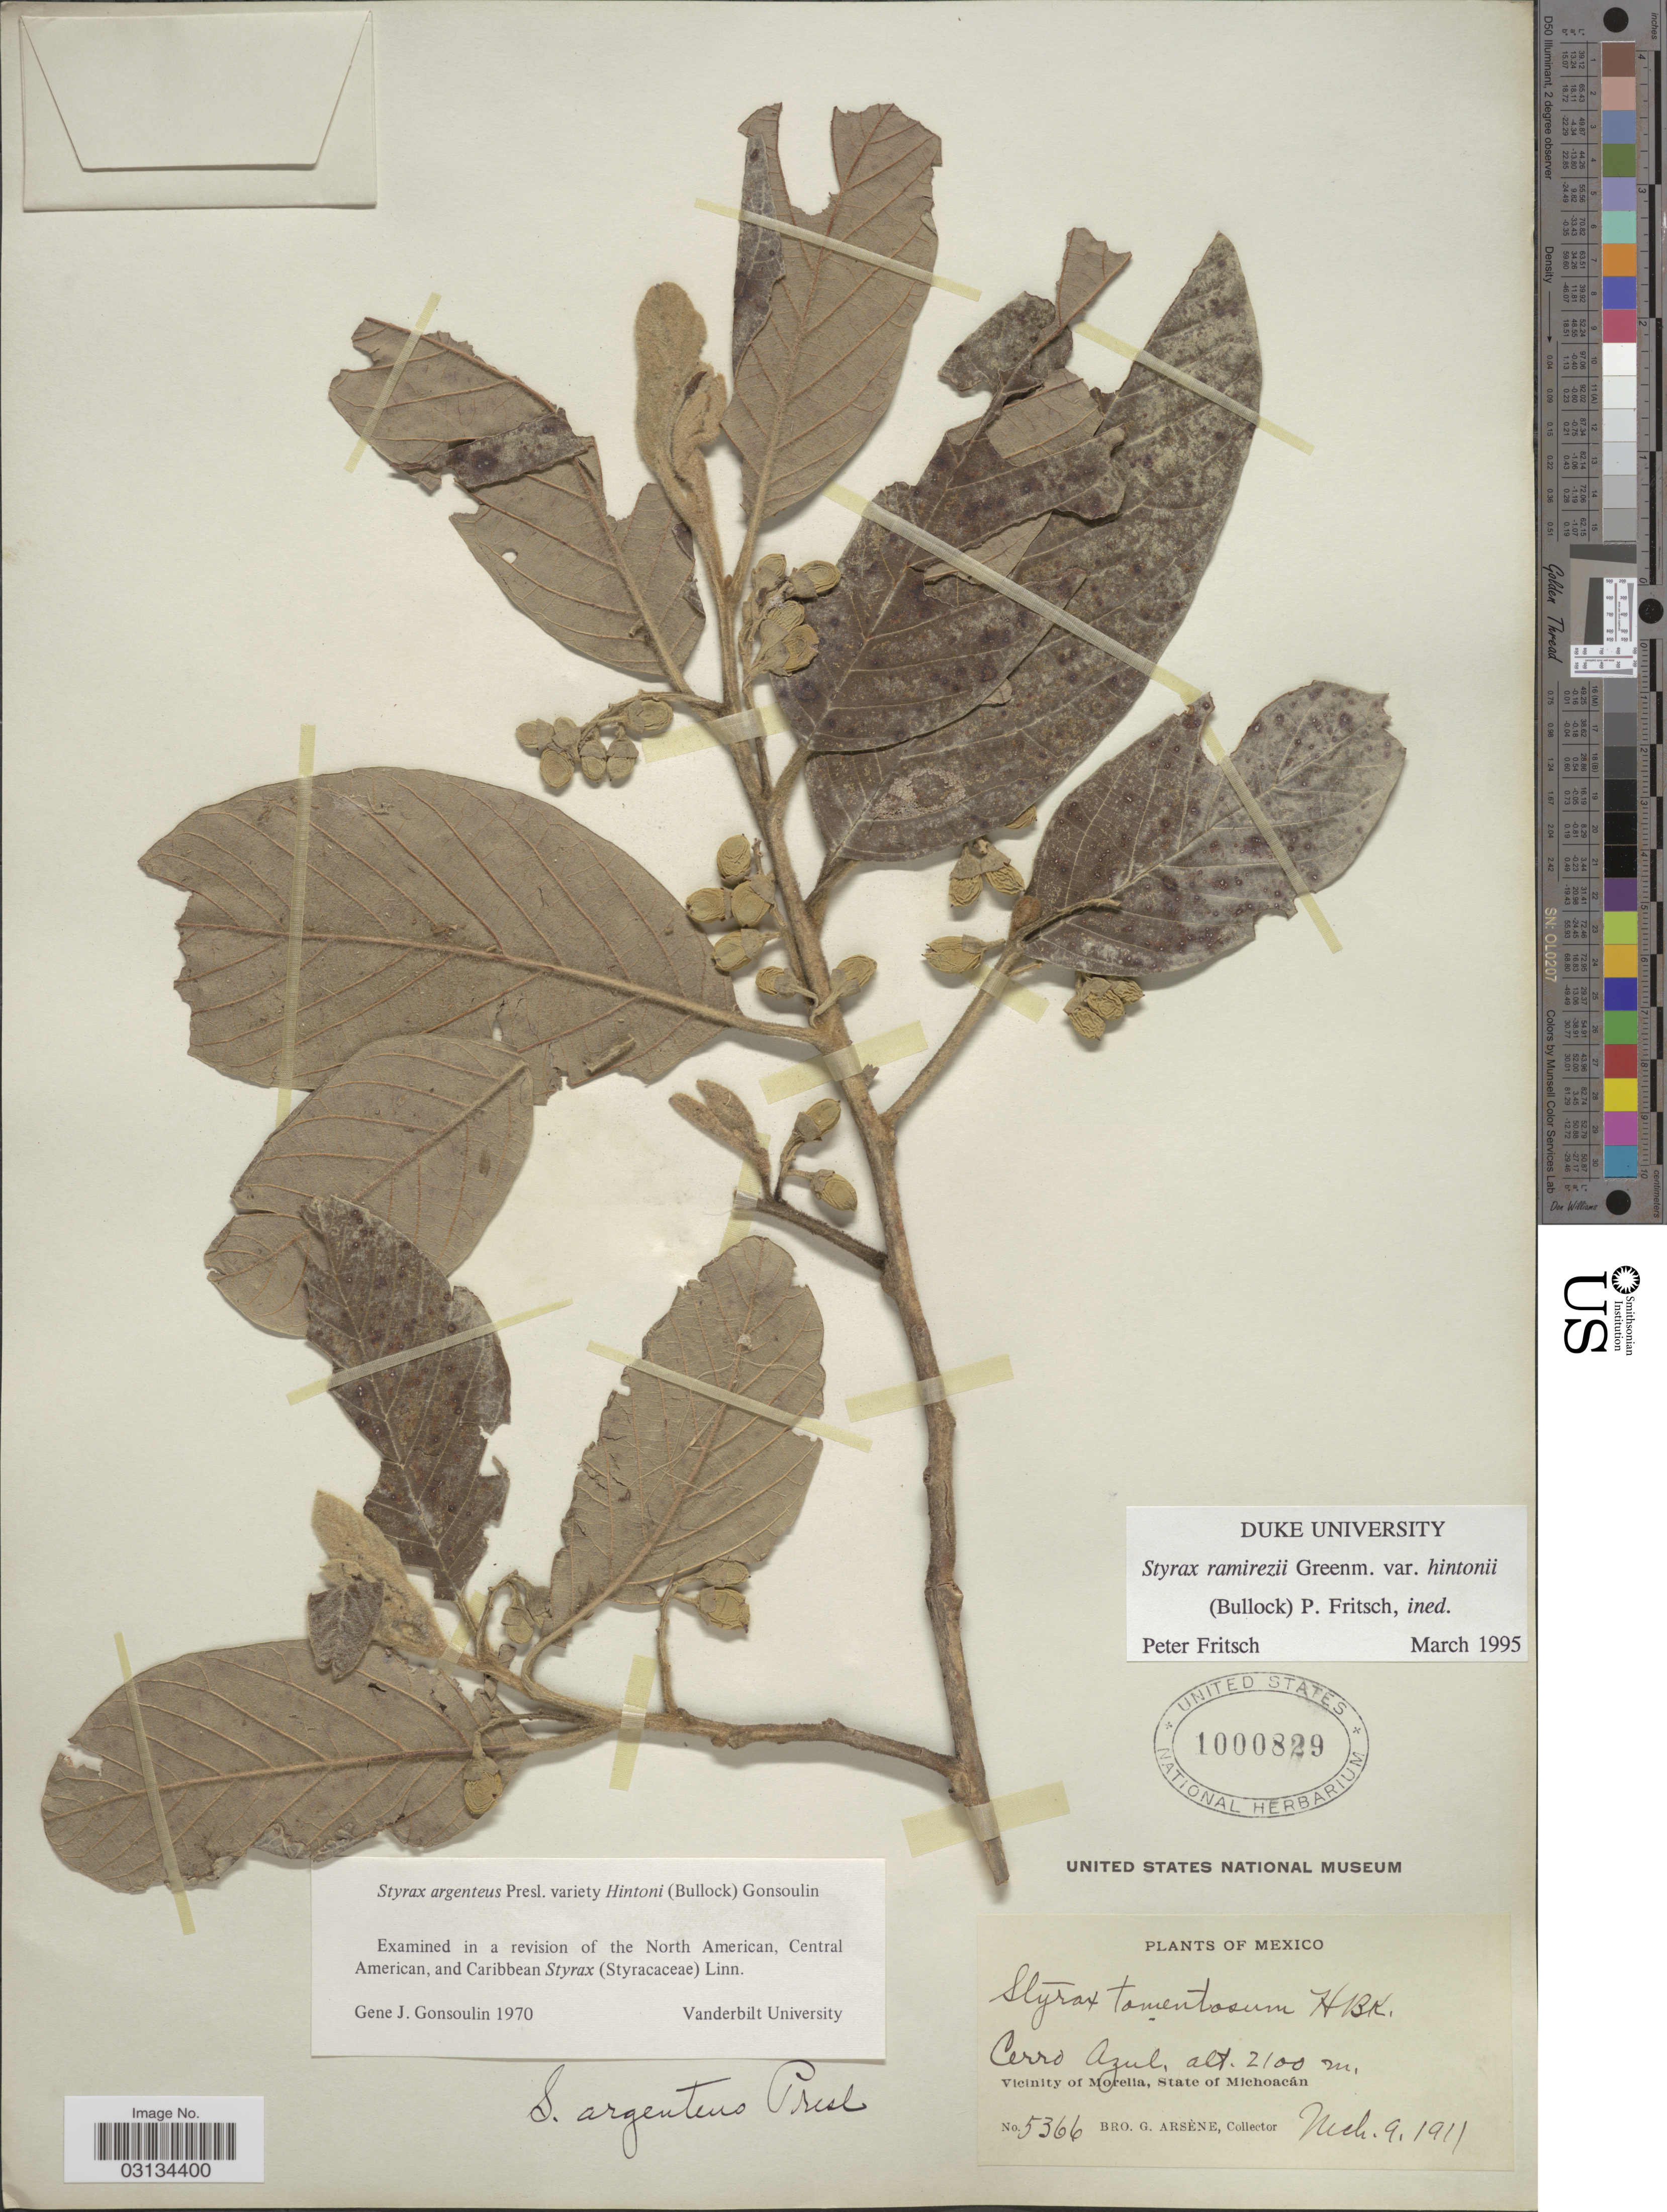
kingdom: Plantae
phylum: Tracheophyta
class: Magnoliopsida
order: Ericales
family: Styracaceae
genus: Styrax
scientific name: Styrax ramirezii var. hintonii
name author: (Greenm.) P.W. Fritsch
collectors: Bro. G. Arsène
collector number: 5366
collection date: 1911-03-09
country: Mexico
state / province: Michoacán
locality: Cerro Azul, Vicinity of Morelia.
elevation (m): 2100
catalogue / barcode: US 1000829